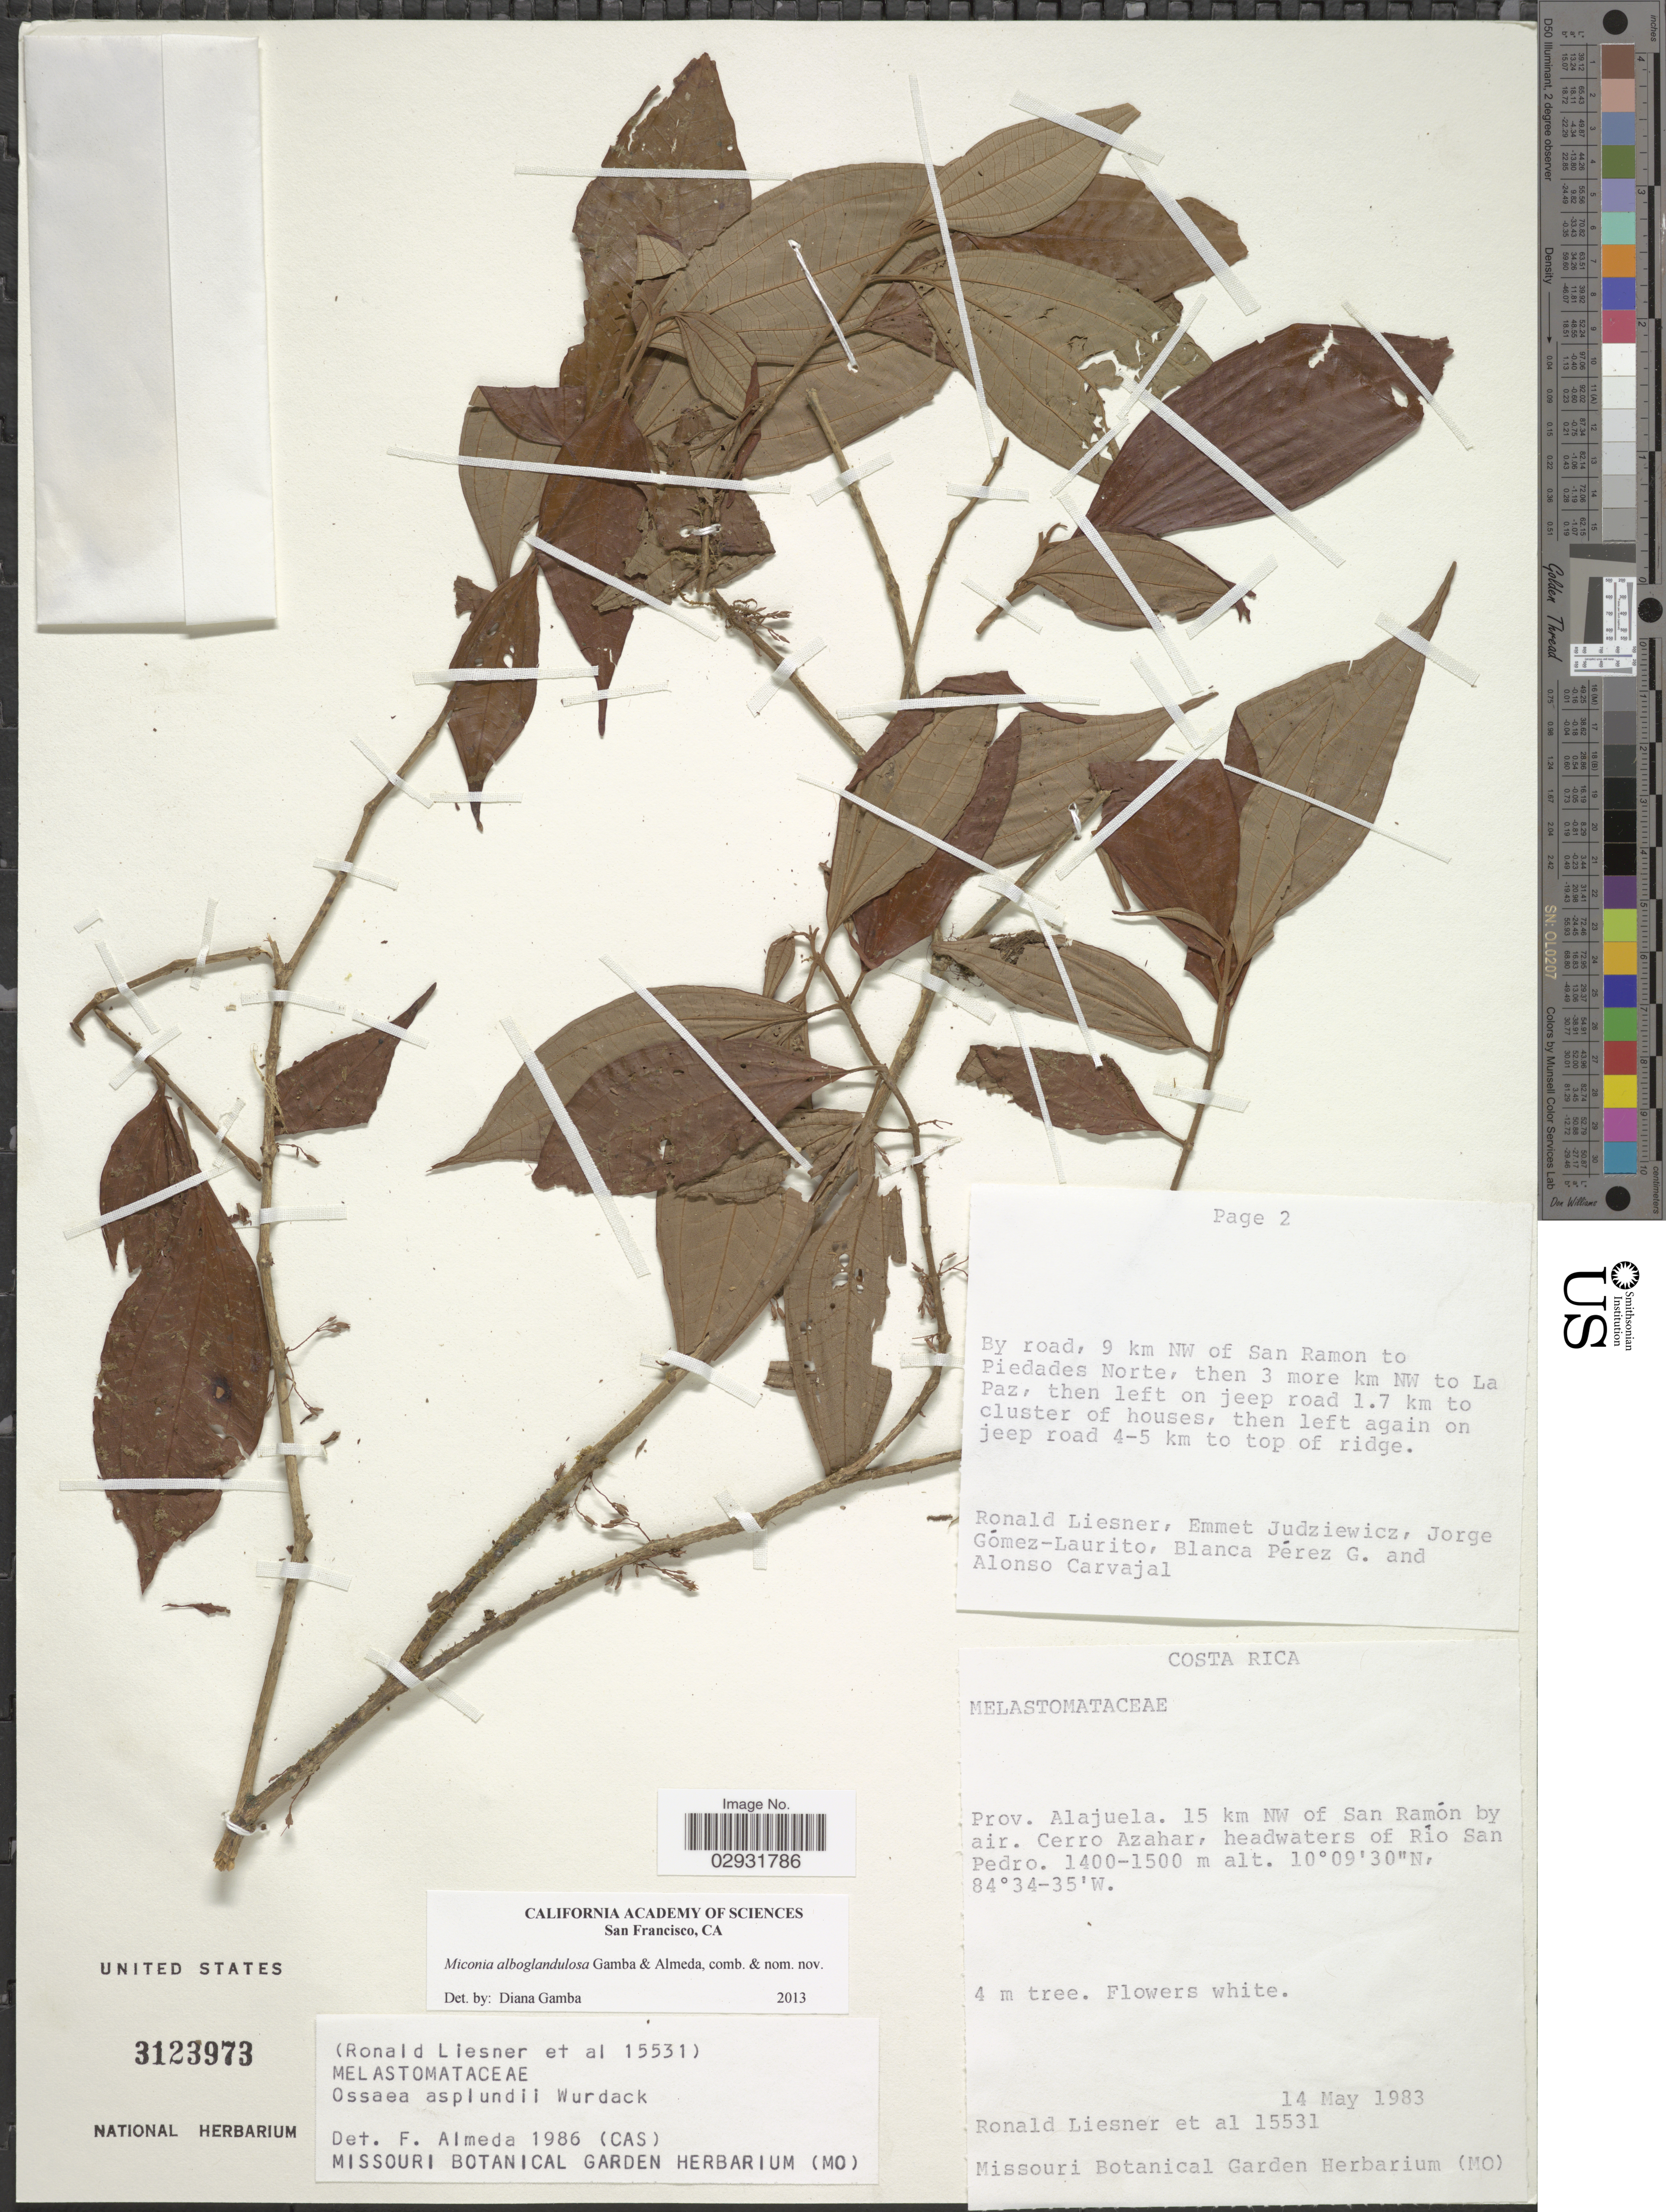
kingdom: Plantae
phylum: Tracheophyta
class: Magnoliopsida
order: Myrtales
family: Melastomataceae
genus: Miconia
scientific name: Miconia alboglandulosa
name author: Gamba & Almeda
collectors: R. L. Liesner, E. Judziewicz, J. A. Gómez-Laurito, B. Perez G. & A. Carvajal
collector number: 15531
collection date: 1983-05-14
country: Costa Rica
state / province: Alajuela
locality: Prov. Alajuela. 15 km NW of San Ramón by air. Cerro Azahar, headwaters of Río San Pedro.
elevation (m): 1400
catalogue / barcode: US 3123973